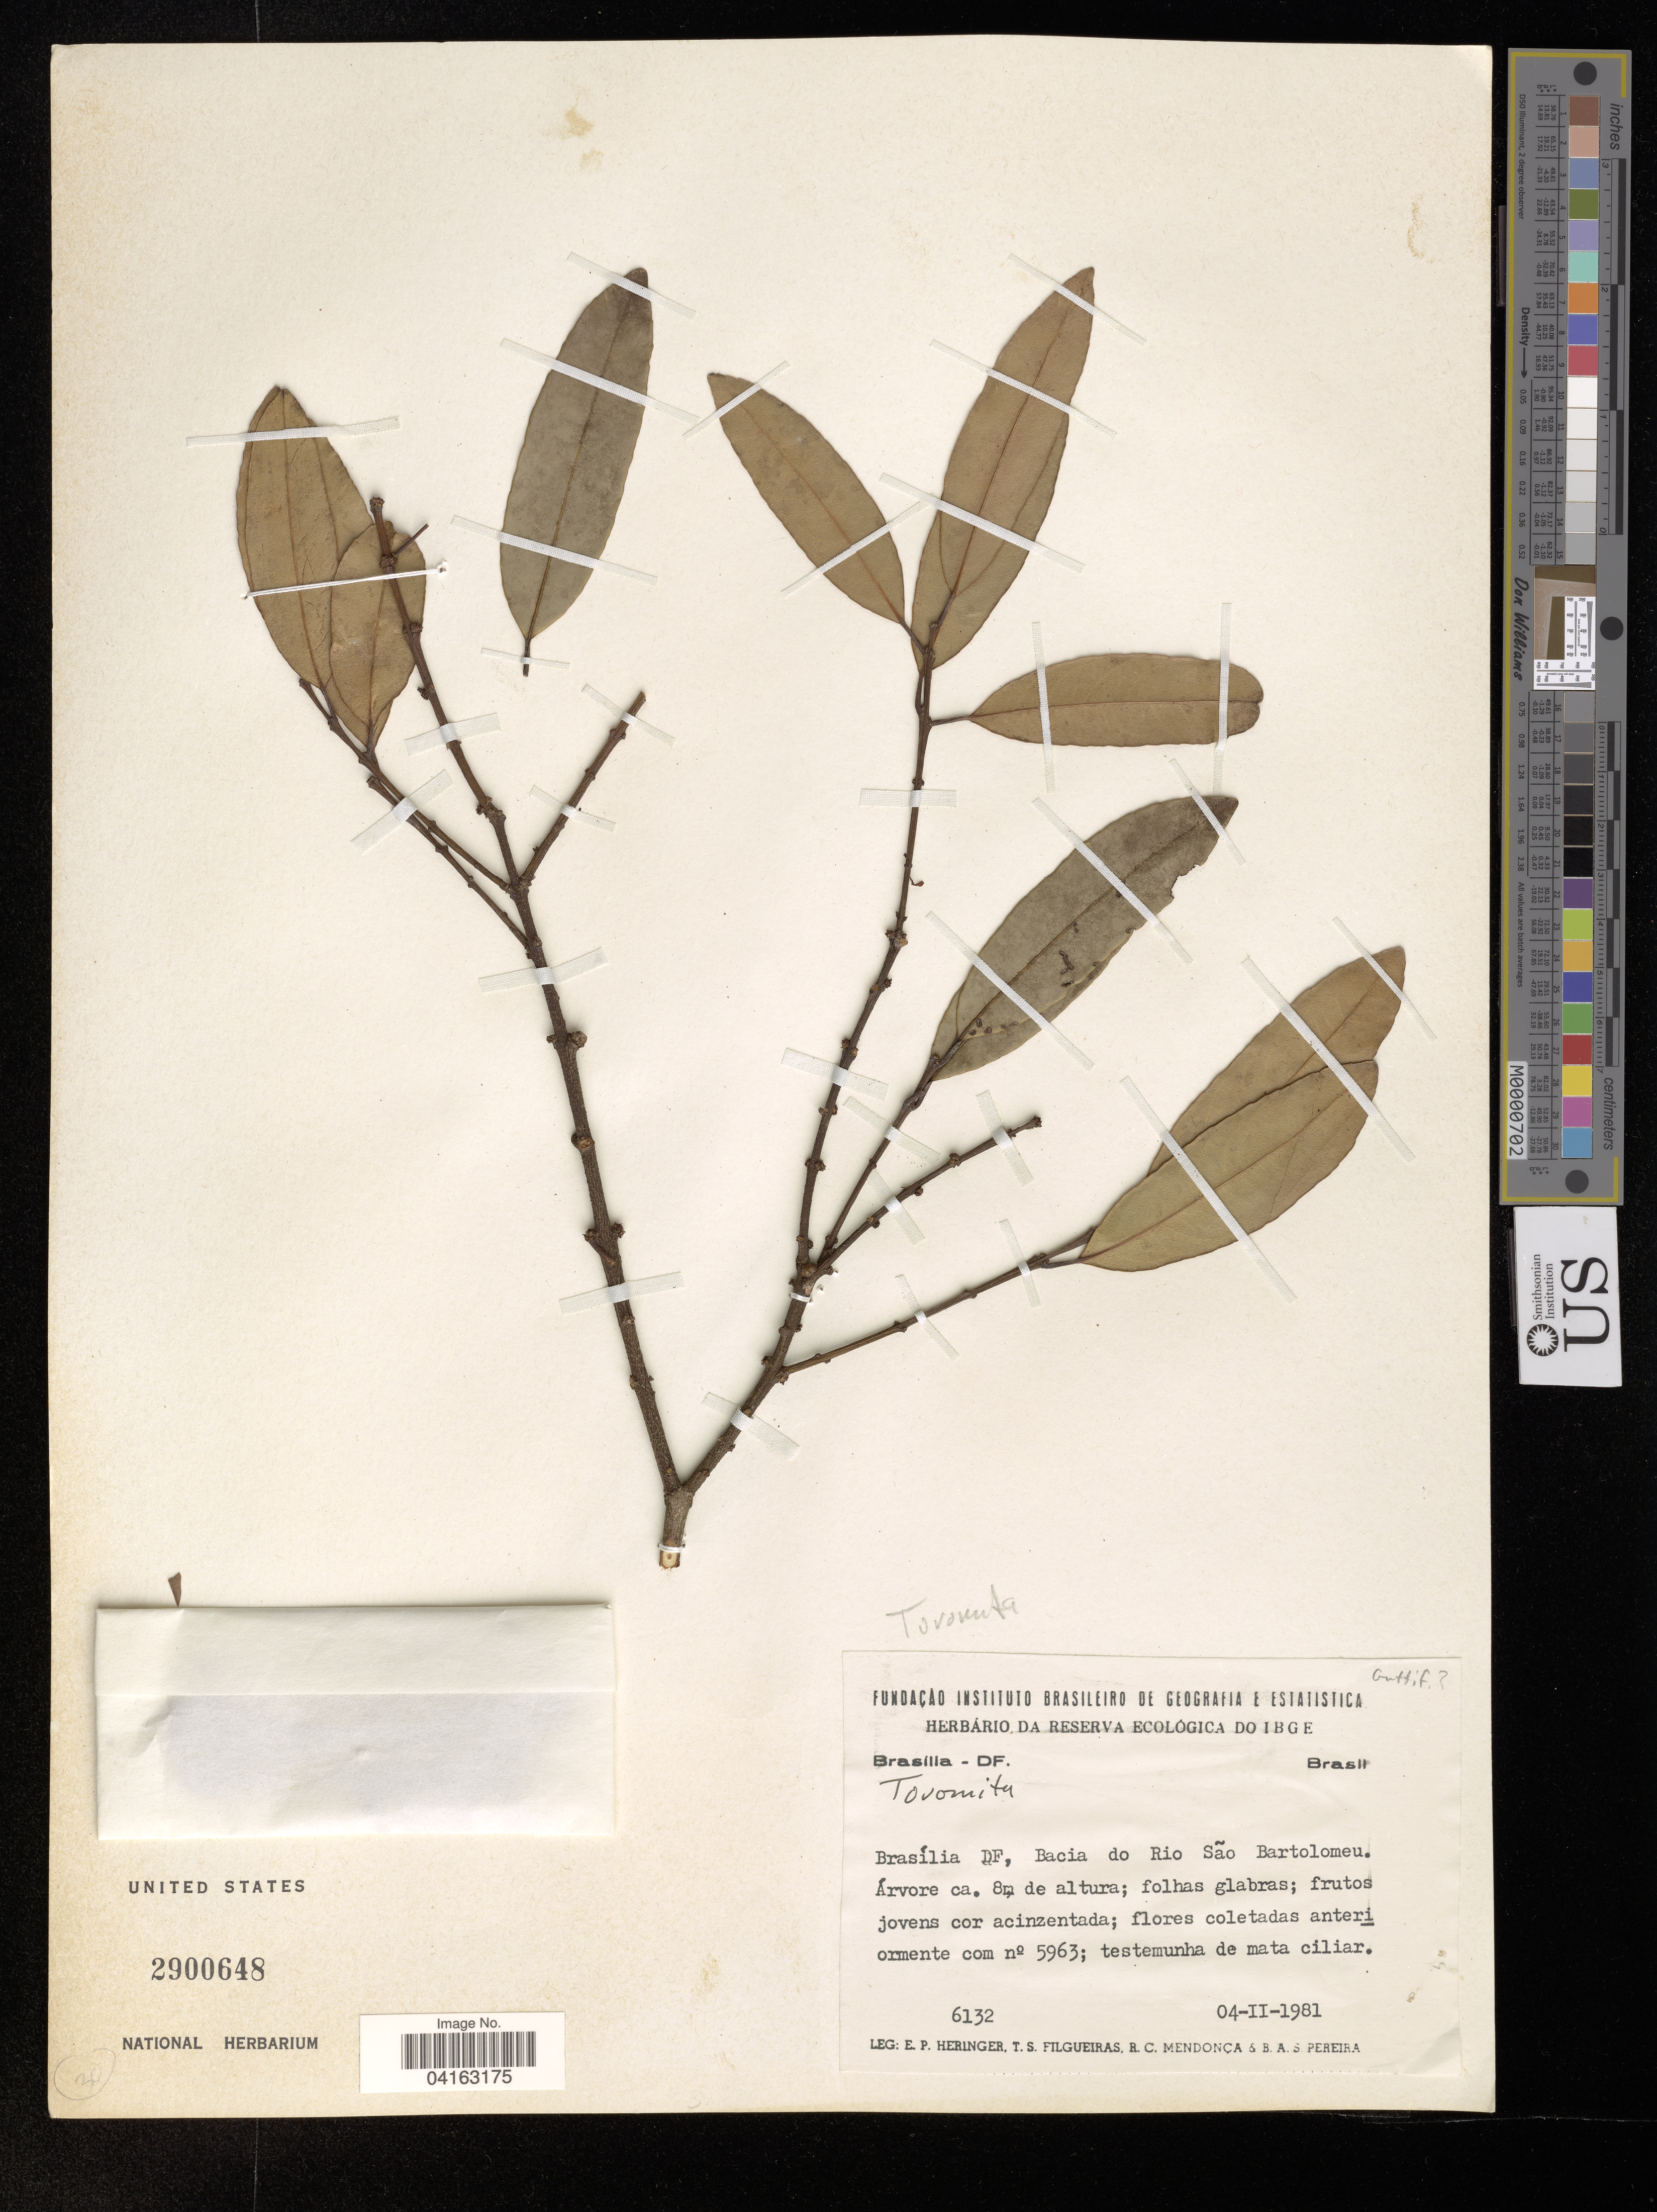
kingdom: Plantae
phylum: Tracheophyta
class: Magnoliopsida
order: Malpighiales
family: Clusiaceae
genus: Tovomita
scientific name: Tovomita sp.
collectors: E. P. Heringer, T. S. Filgueiras, R. Mendonça & B. A. S. Pereira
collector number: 6132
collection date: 1981-02-04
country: Mexico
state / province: Distrito Federal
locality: Bacia do Rio São Bartolomeu.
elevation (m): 8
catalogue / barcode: US 2900648